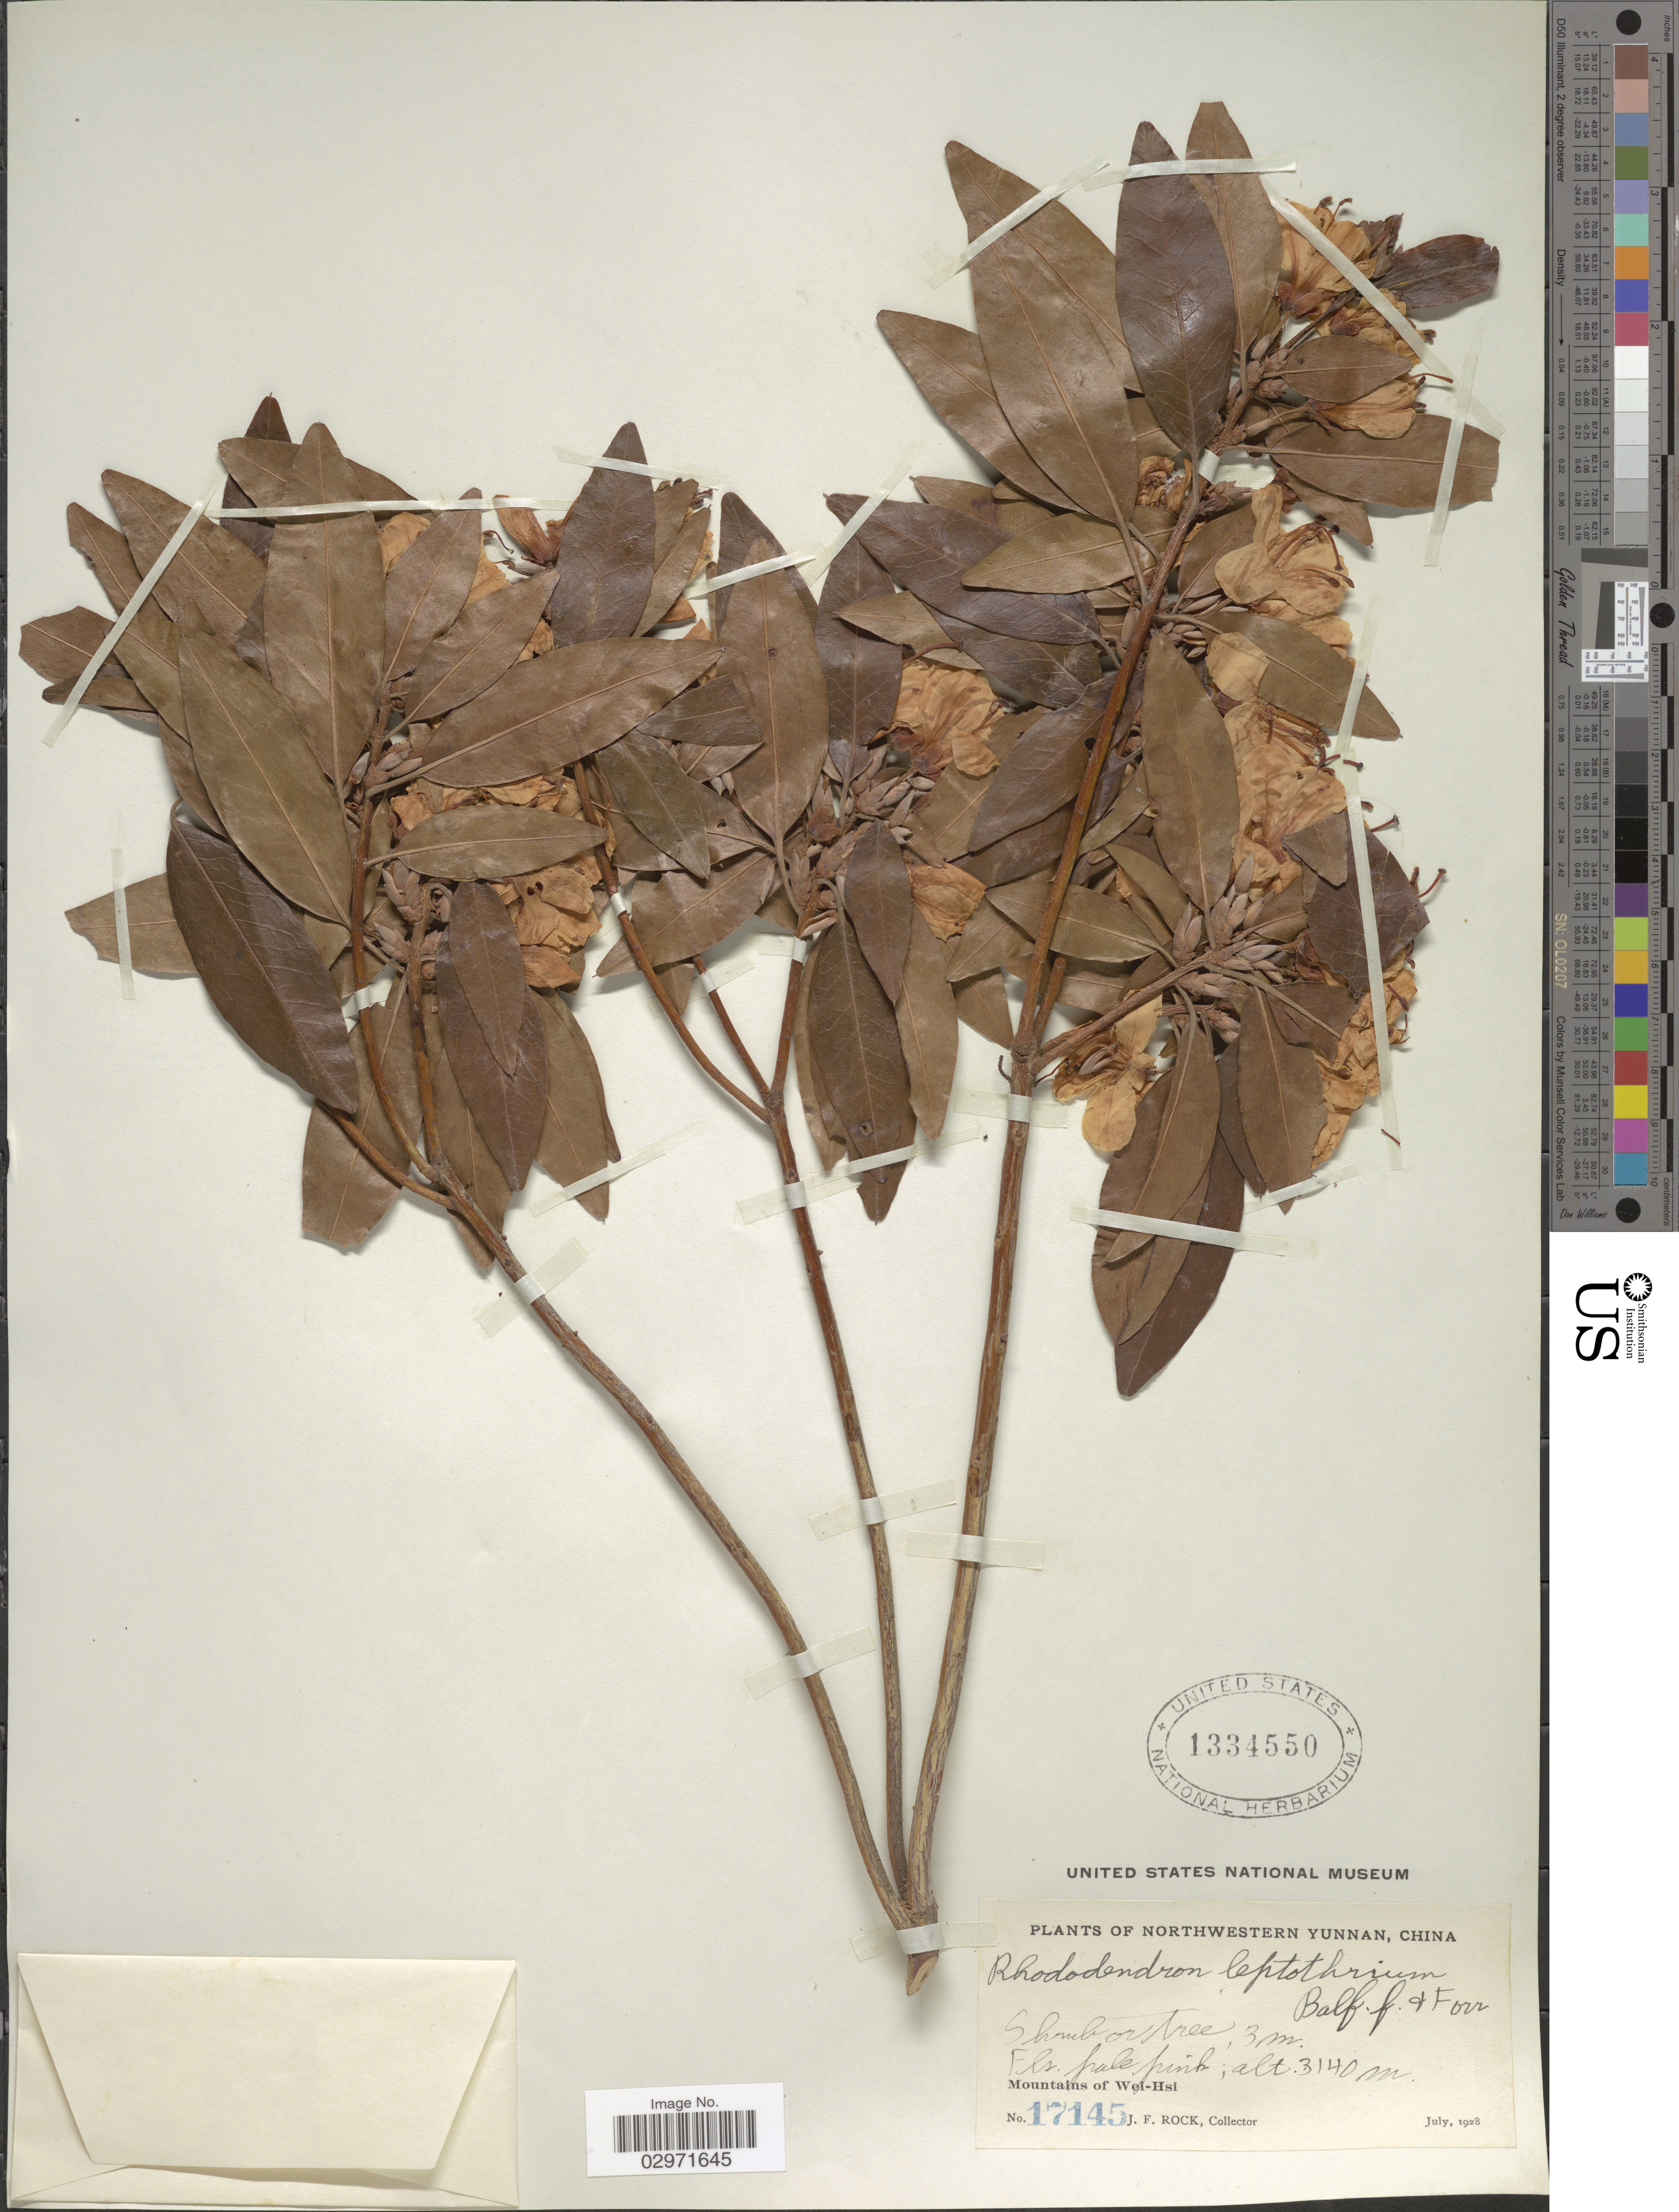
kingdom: Plantae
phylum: Tracheophyta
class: Magnoliopsida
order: Ericales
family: Ericaceae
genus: Rhododendron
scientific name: Rhododendron leptothrium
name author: Balf. f. & Forrest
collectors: J. Rock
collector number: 17145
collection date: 1928-07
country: China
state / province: Yunnan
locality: Northwestern Yunnan. Mountains of Wei-Hsi.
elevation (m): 3140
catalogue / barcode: US 1334550